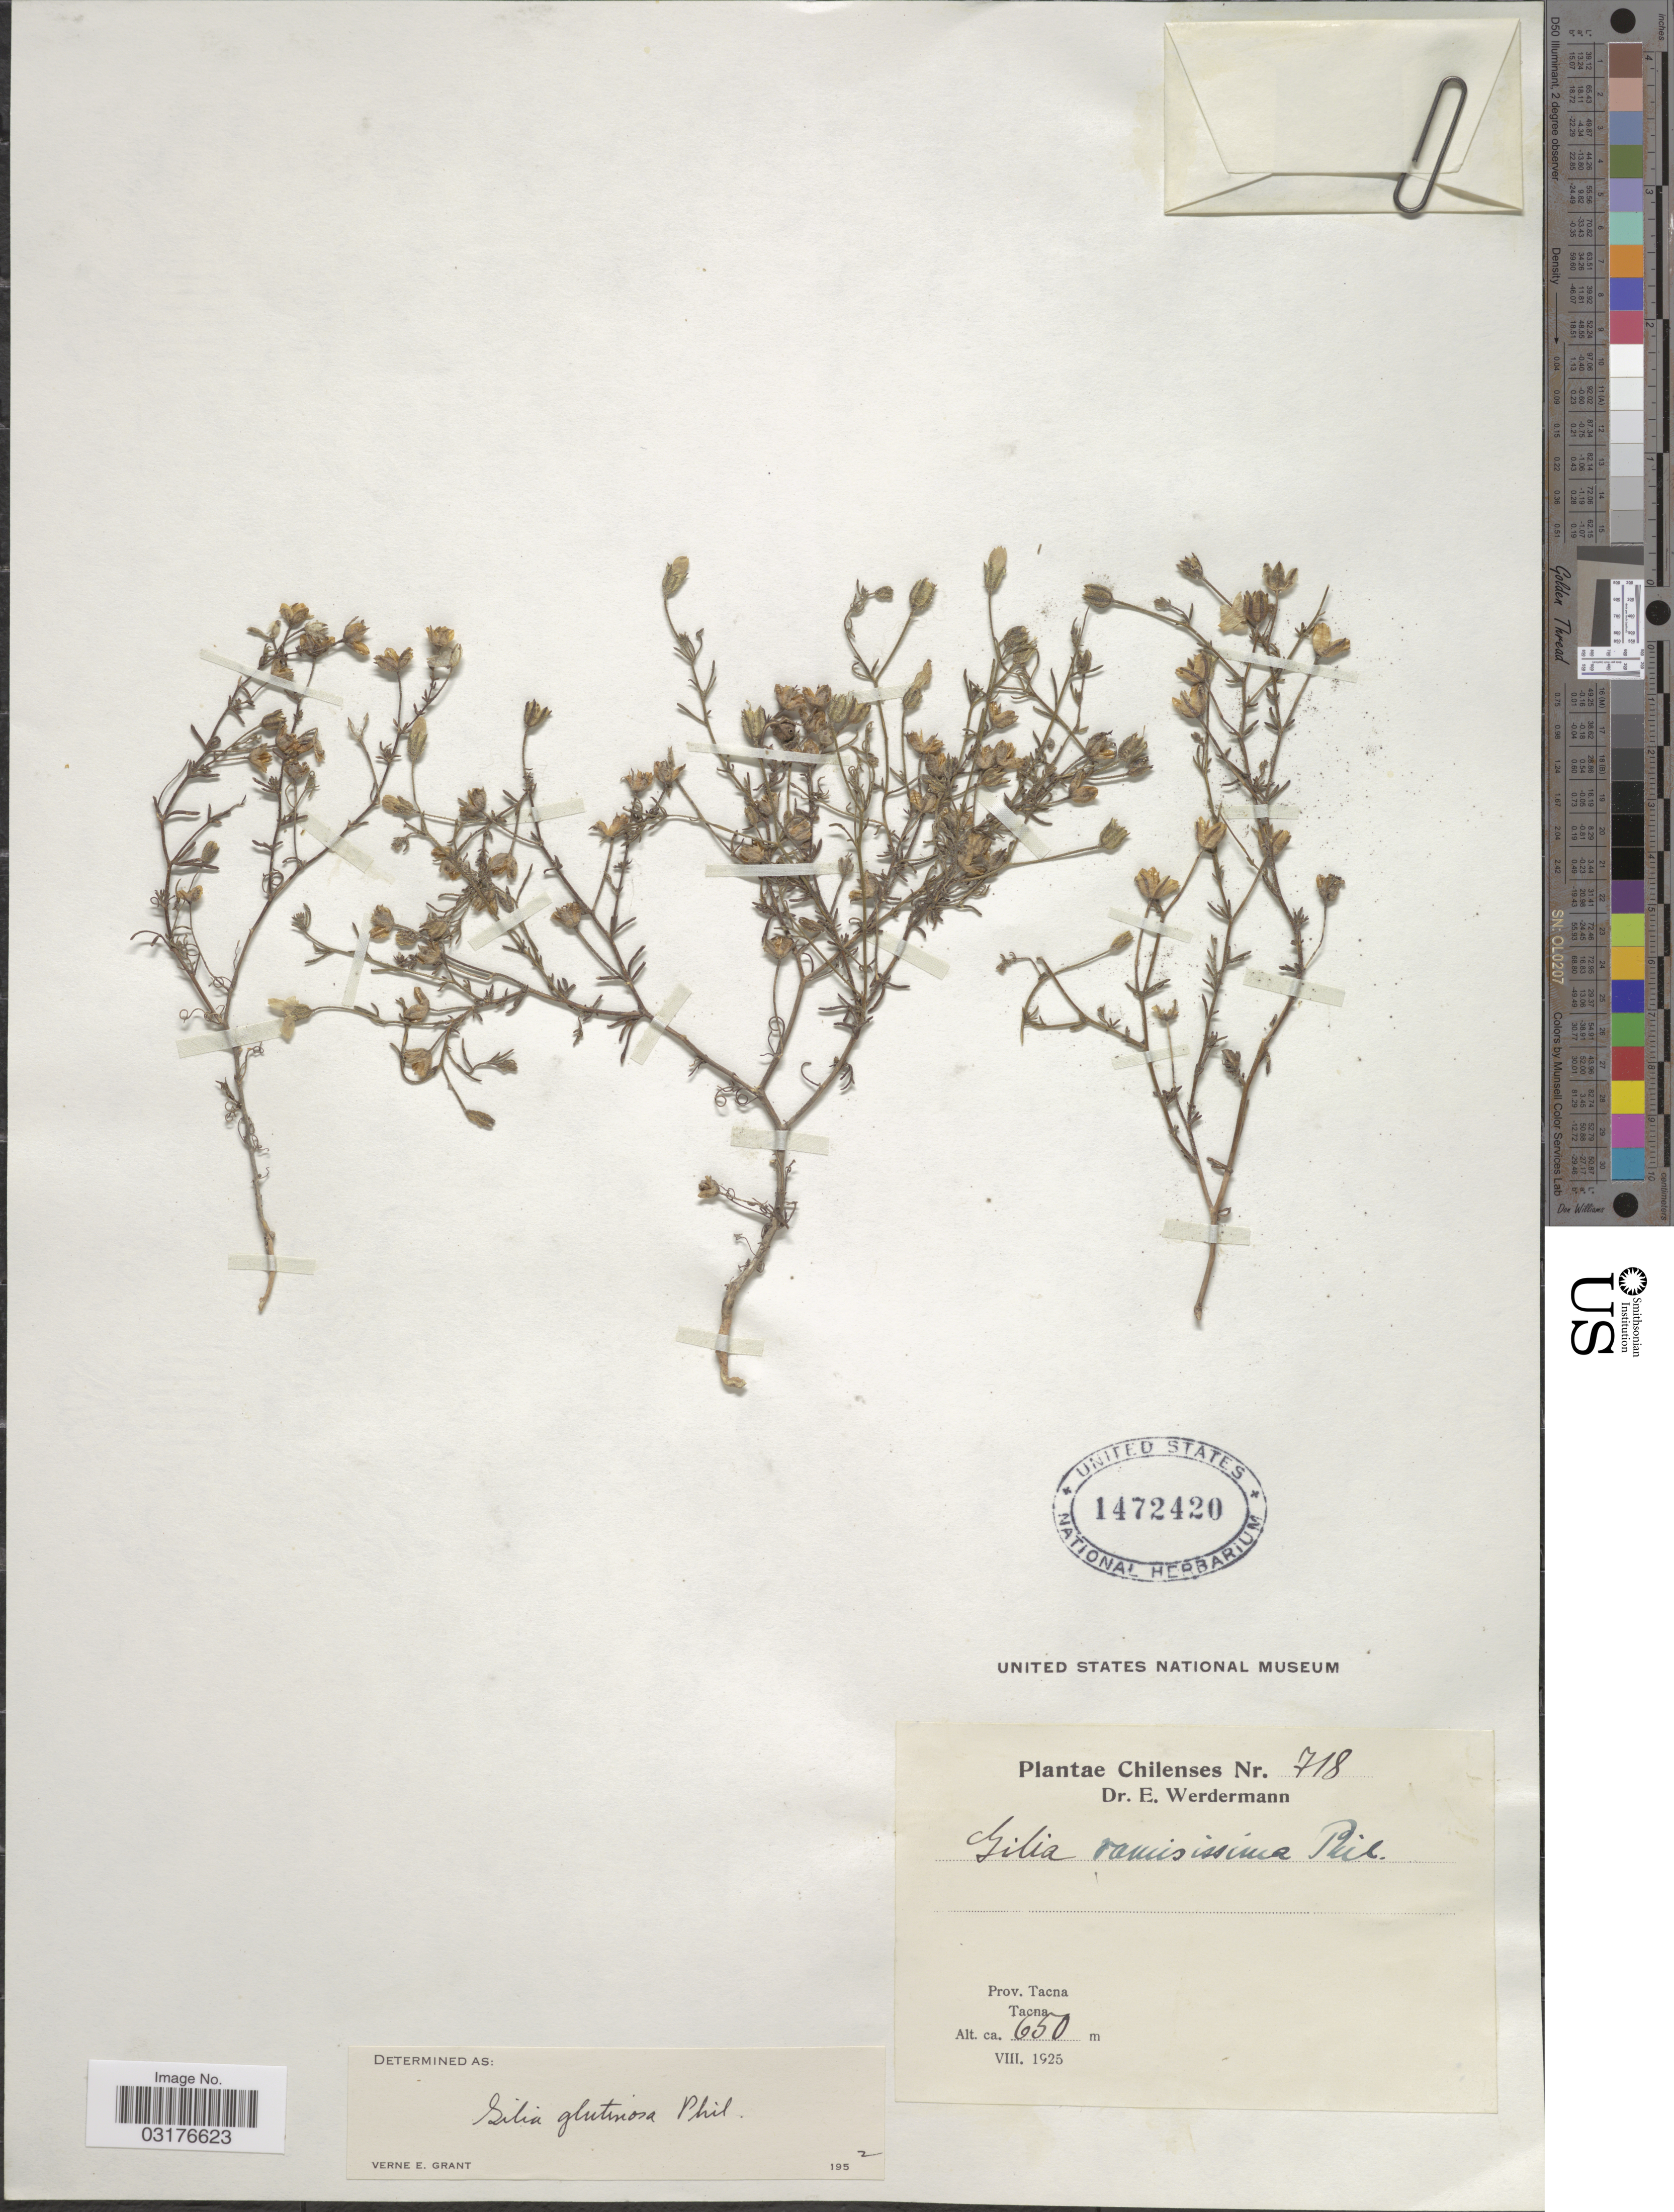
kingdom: Plantae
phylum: Tracheophyta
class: Magnoliopsida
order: Ericales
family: Polemoniaceae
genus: Dayia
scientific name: Dayia glutinosa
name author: (Phil.) J.M. Porter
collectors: E. Werdermann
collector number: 718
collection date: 1925-08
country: Peru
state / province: Tacna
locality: Tacna.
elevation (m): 650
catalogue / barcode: US 1472420